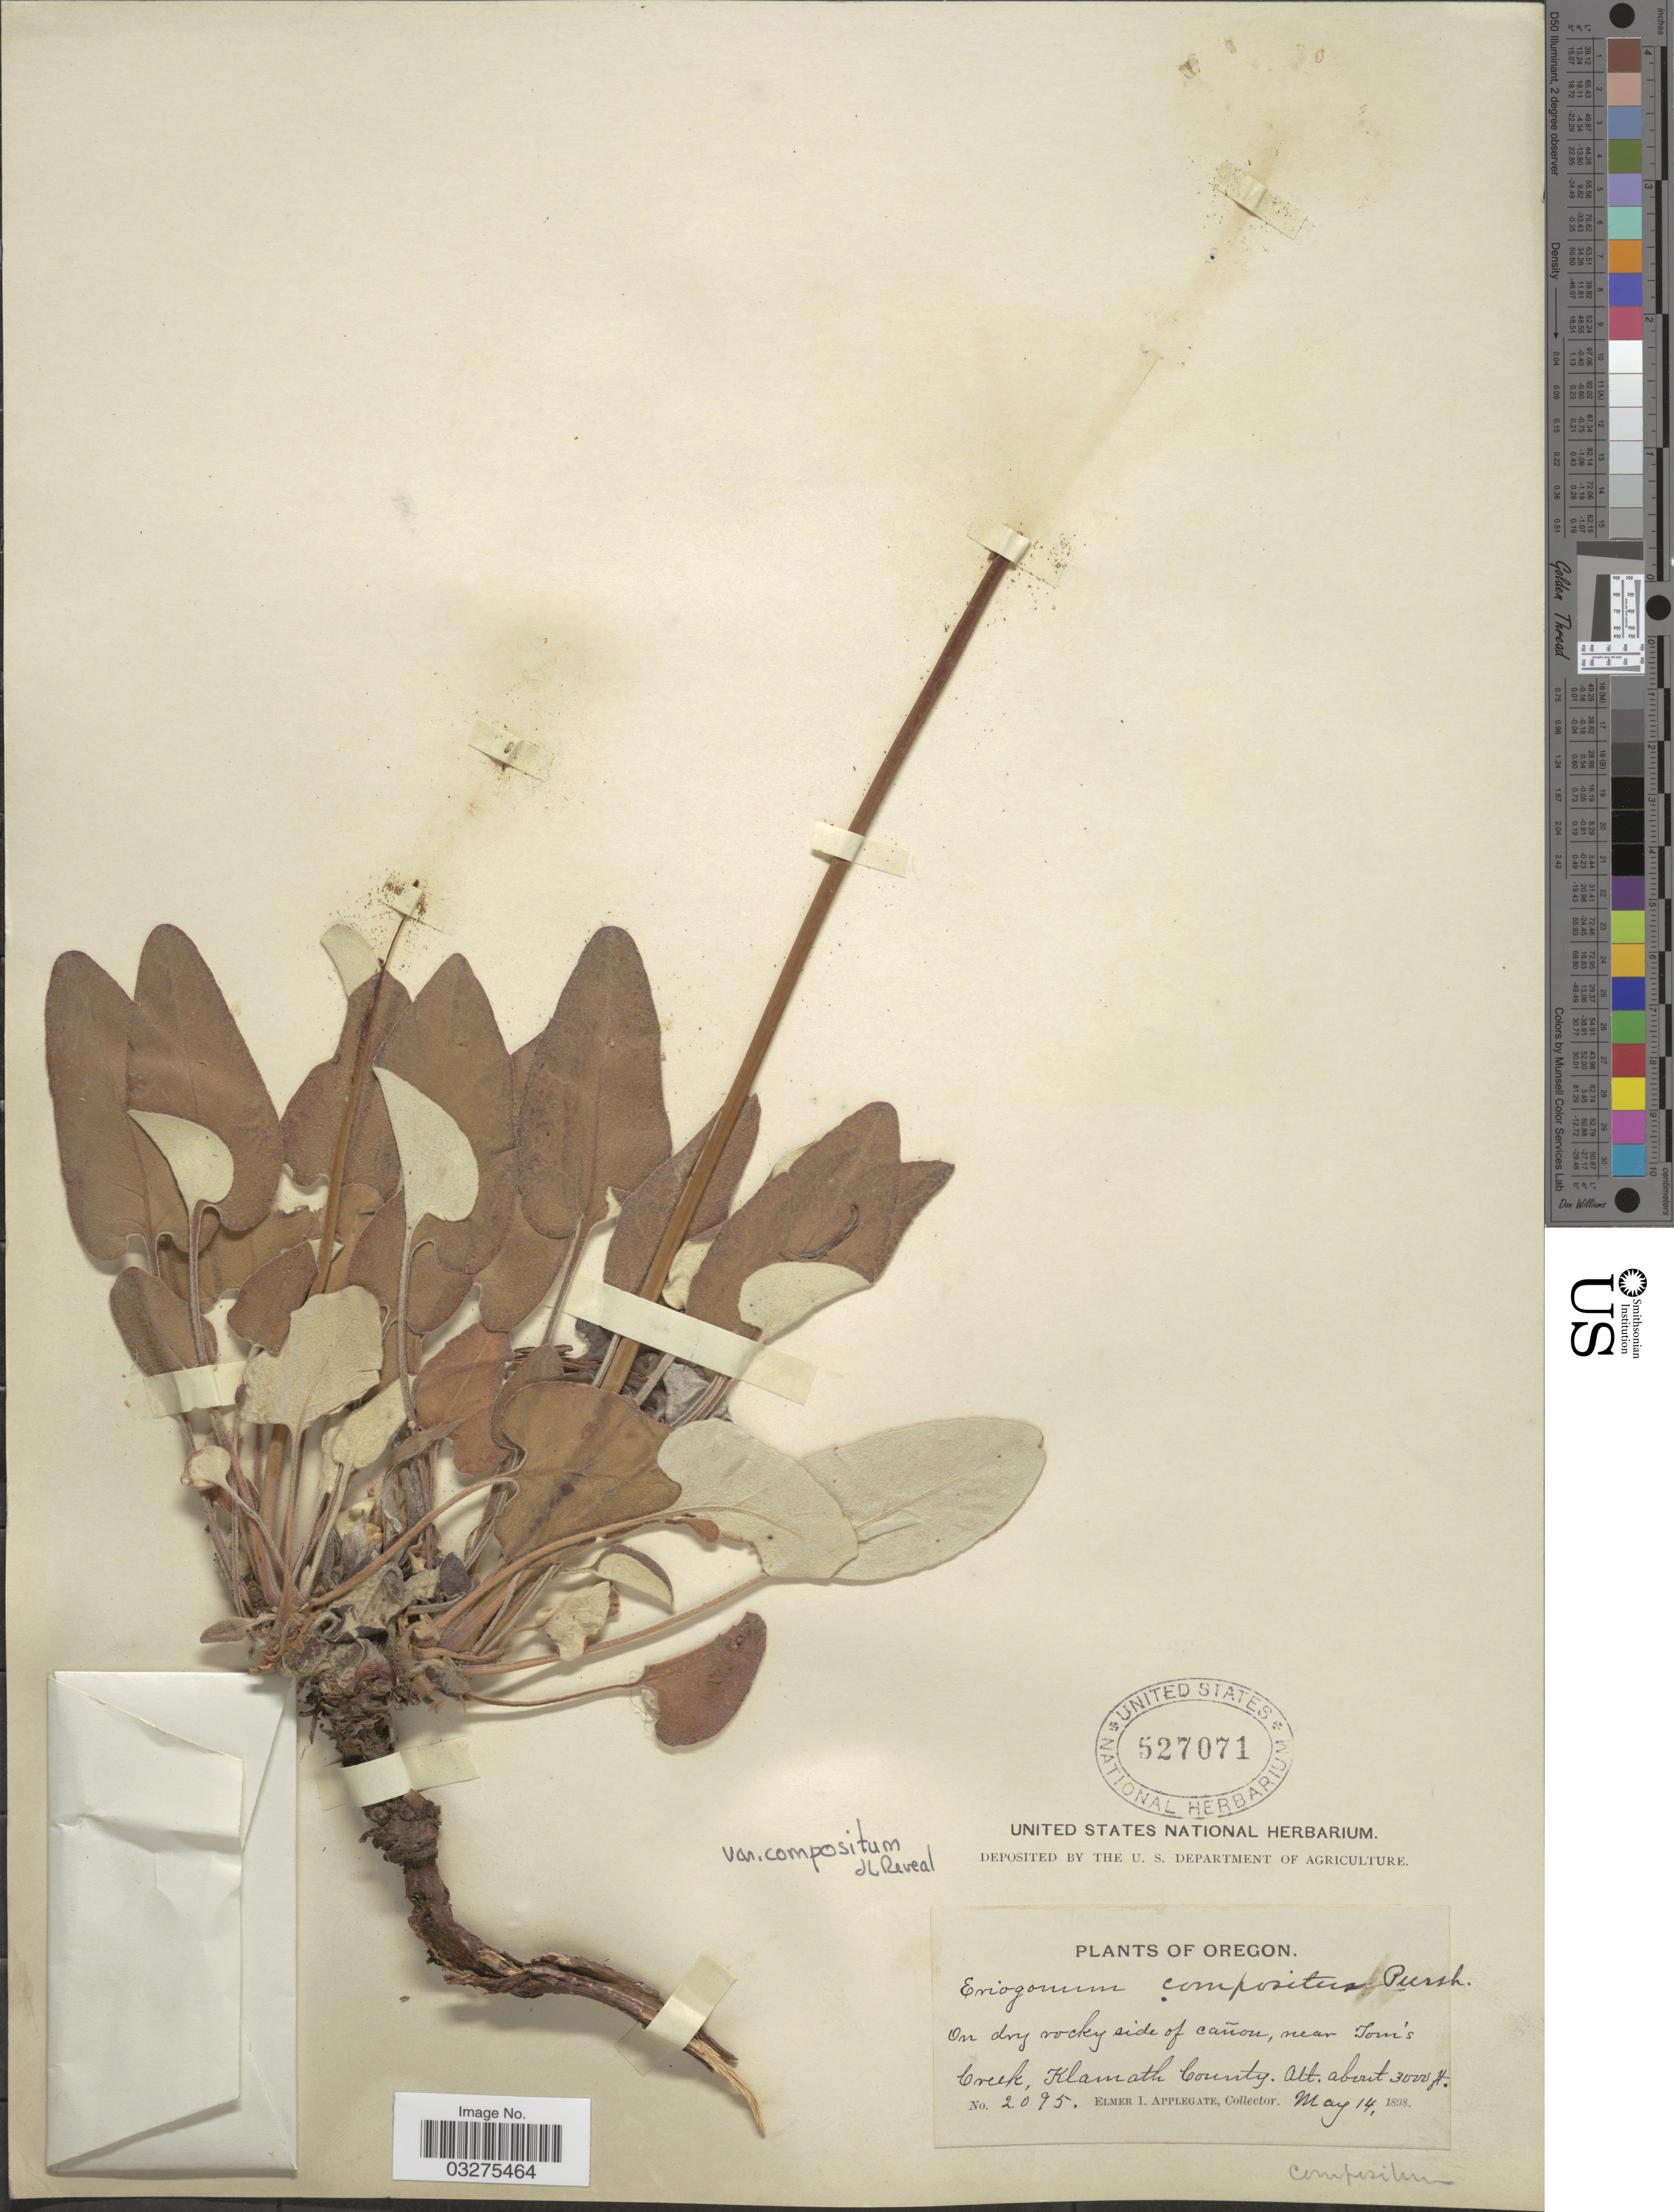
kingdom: Plantae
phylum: Tracheophyta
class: Magnoliopsida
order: Caryophyllales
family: Polygonaceae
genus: Eriogonum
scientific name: Eriogonum compositum var. compositum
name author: Douglas ex Benth.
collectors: E. I. Applegate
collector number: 2095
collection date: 1898-05-14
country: United States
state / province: Oregon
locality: On dry rocky side of cañon, near Tom's Creek, Klamath County.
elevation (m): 914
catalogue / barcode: US 527071